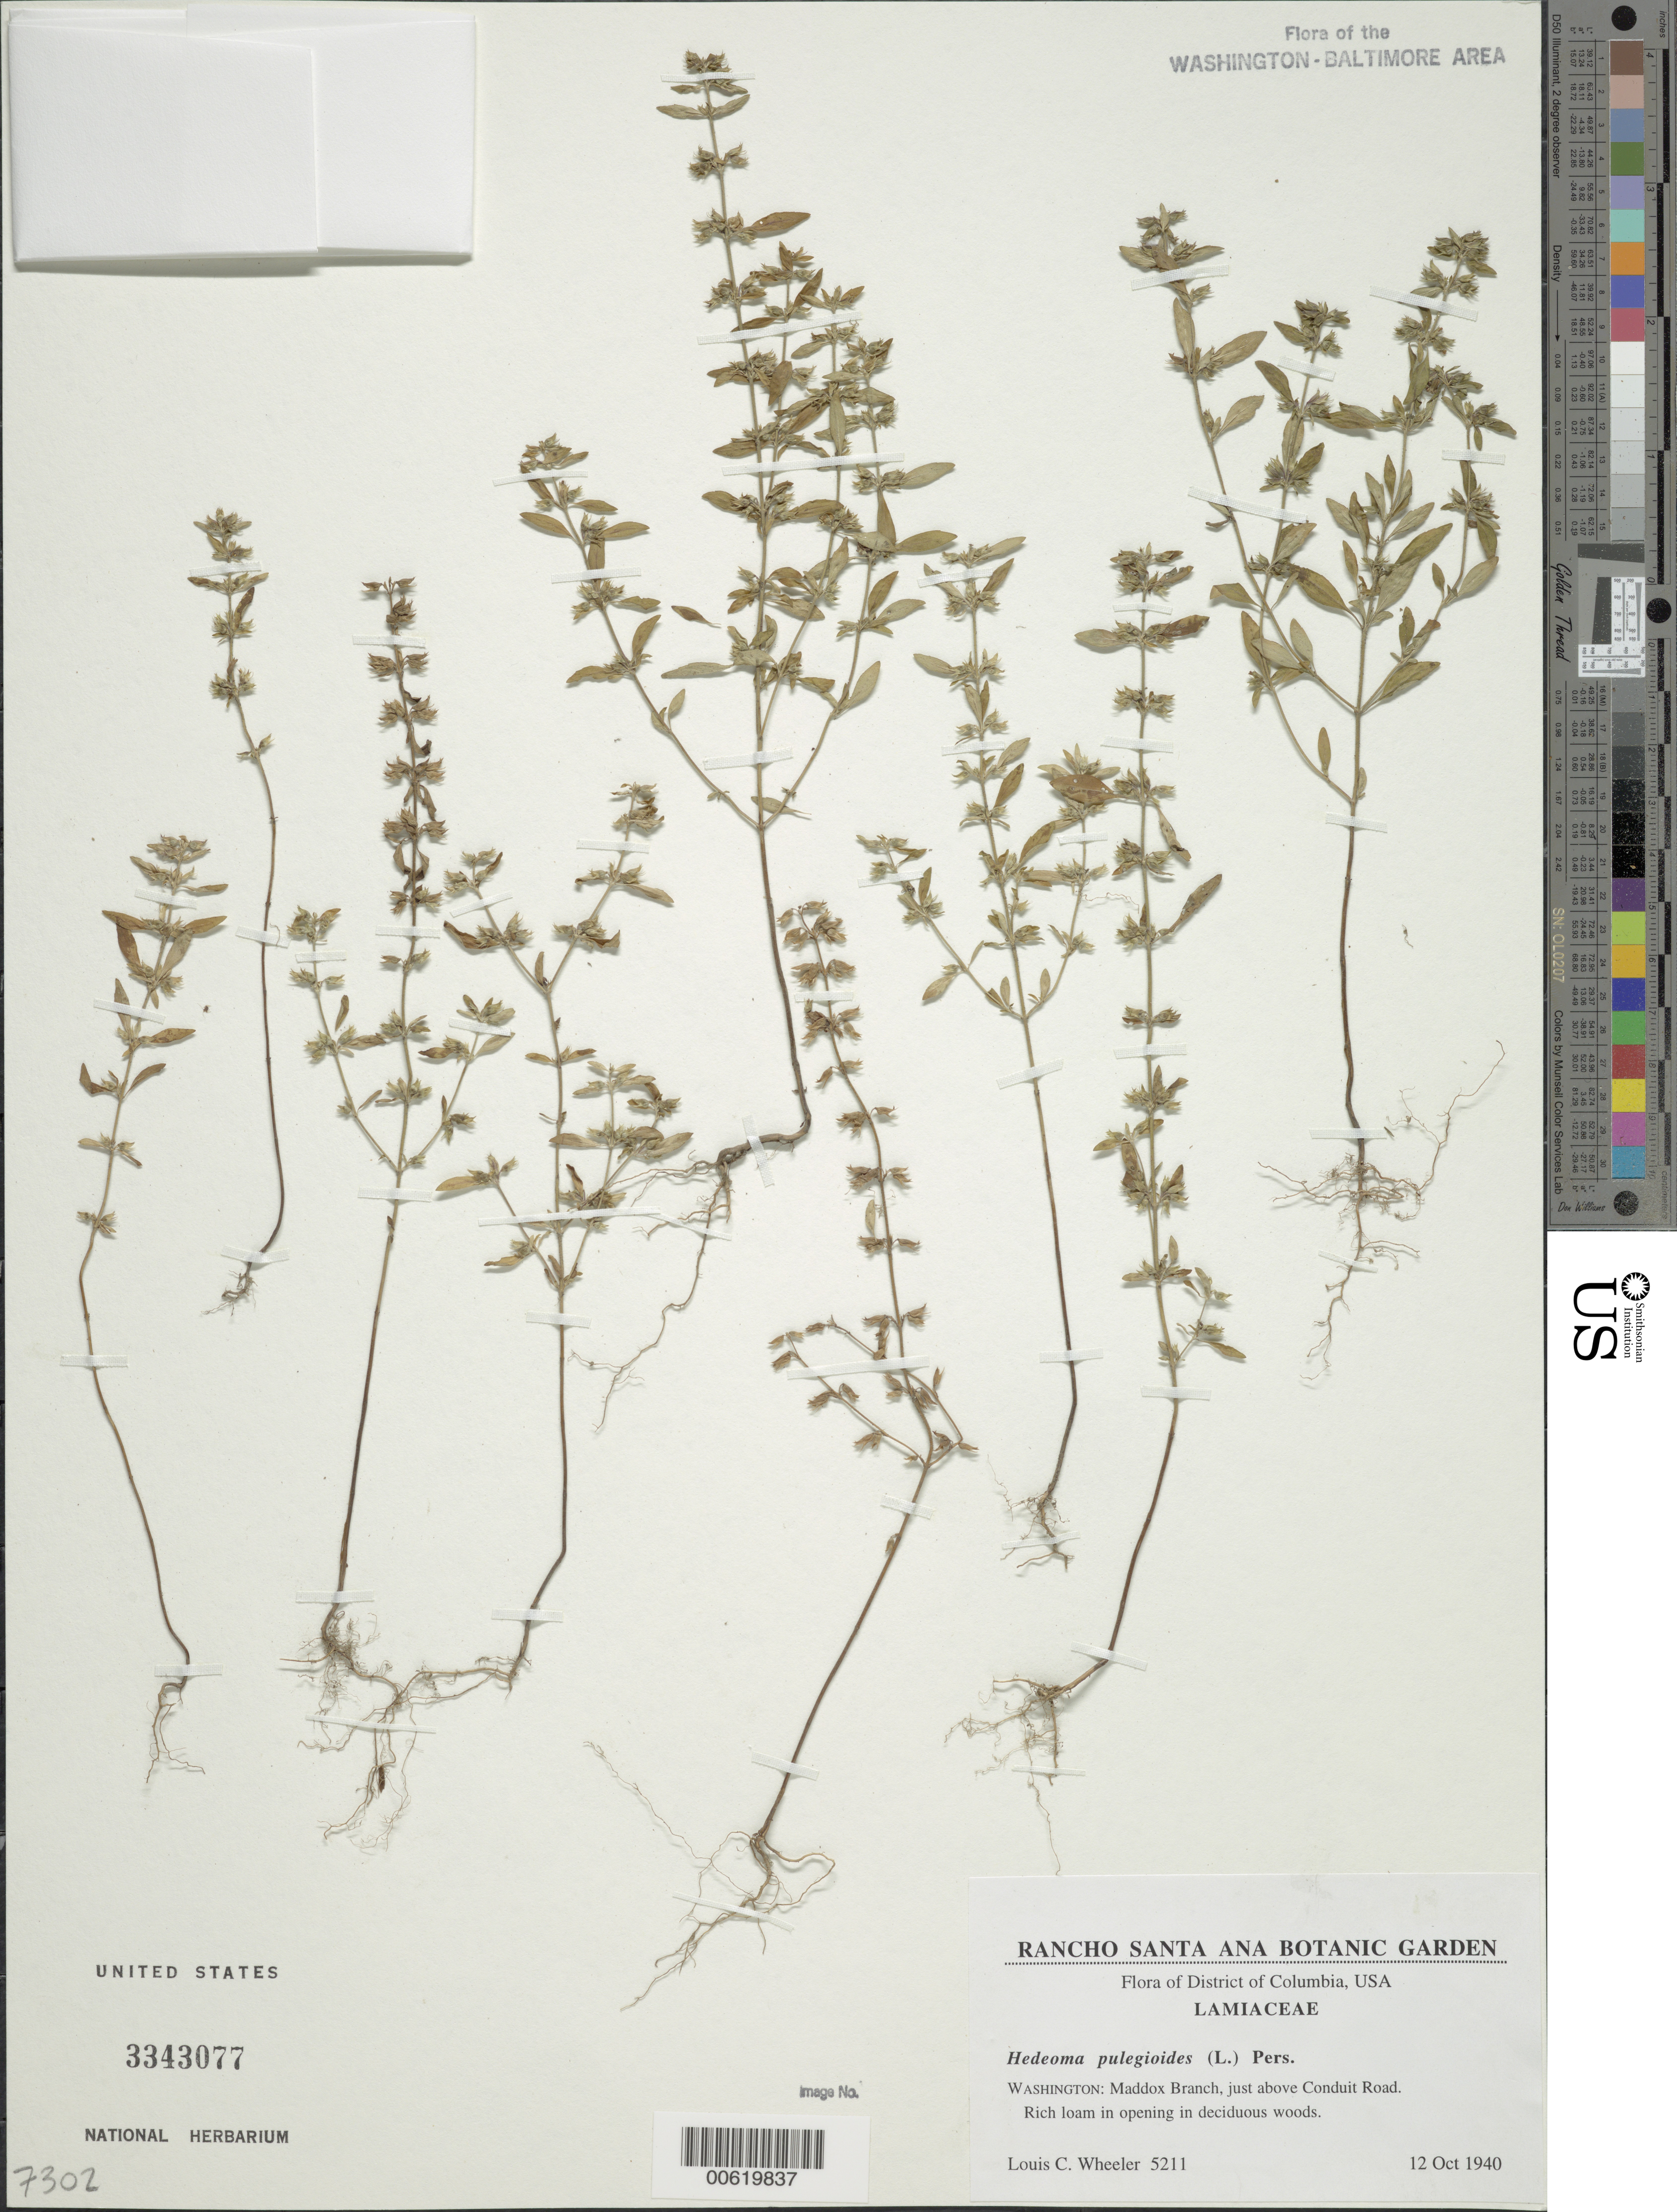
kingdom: Plantae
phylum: Tracheophyta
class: Magnoliopsida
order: Lamiales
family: Lamiaceae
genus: Hedeoma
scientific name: Hedeoma pulegioides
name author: (L.) Pers.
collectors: L. C. Wheeler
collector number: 5211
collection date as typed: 12 Oct 1940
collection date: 1940-10-12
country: United States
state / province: District of Columbia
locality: Maddox Branch, just above Conduit Road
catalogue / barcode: US 3343077